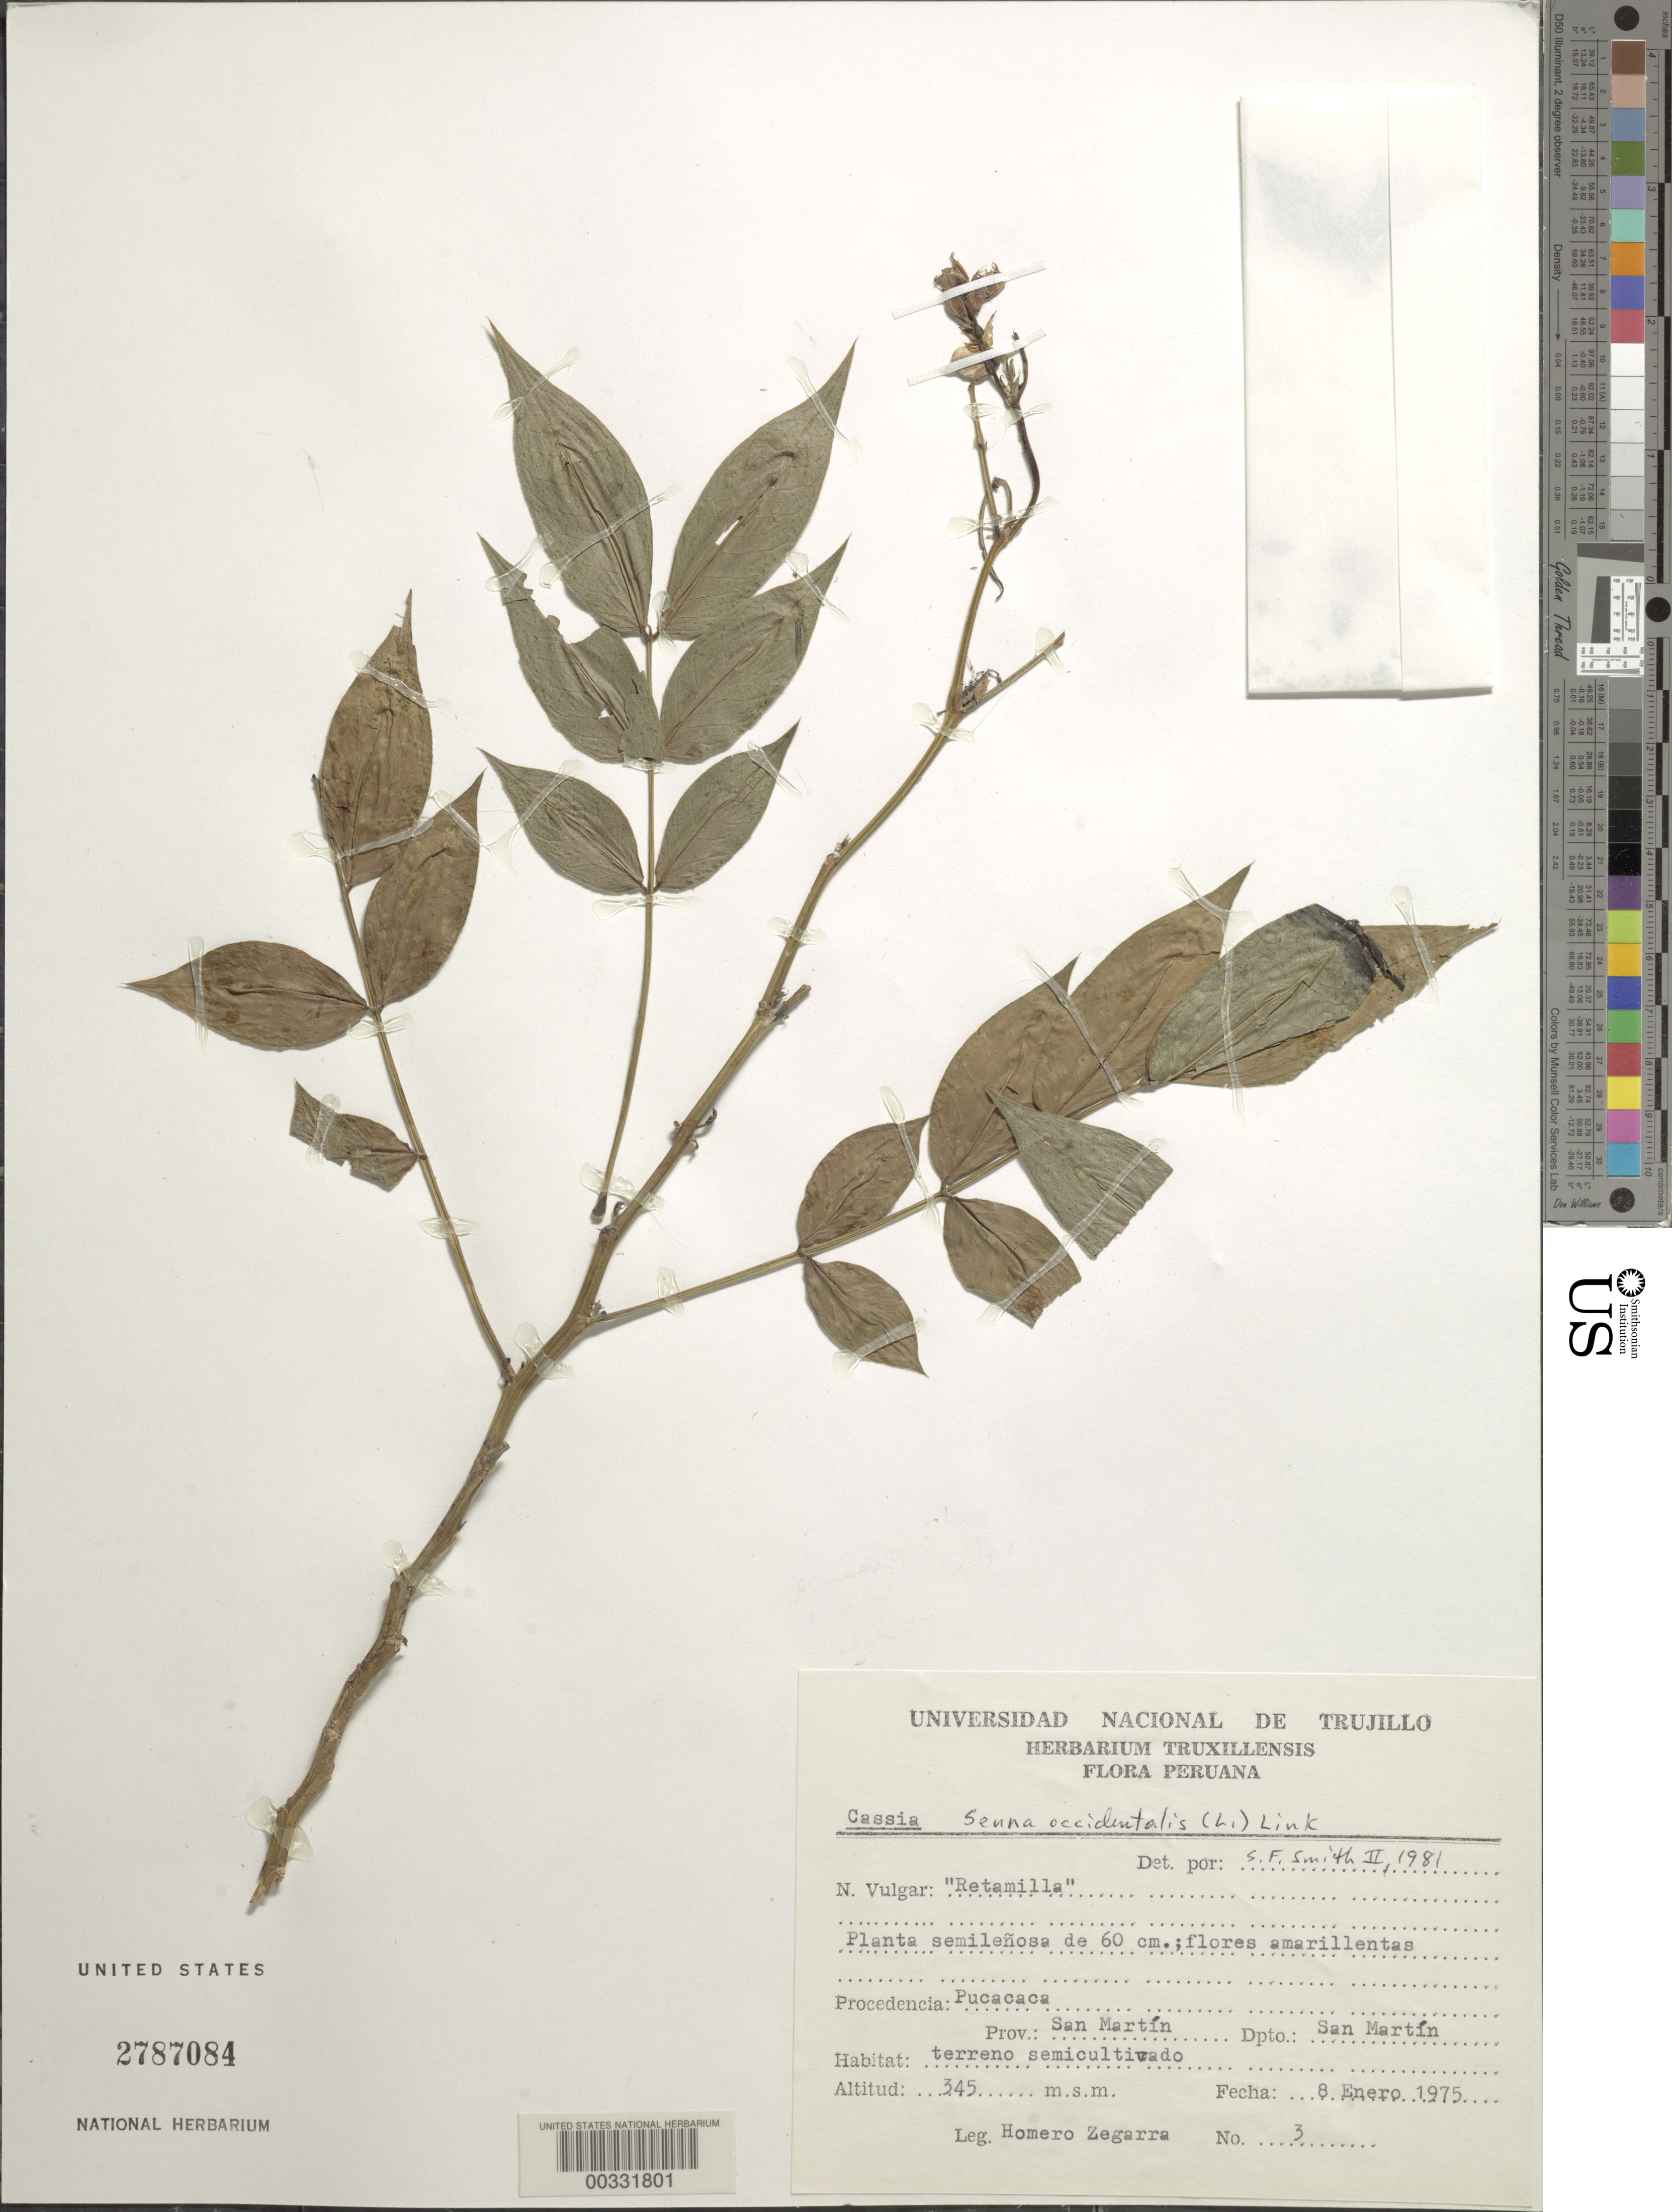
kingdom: Plantae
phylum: Tracheophyta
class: Magnoliopsida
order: Fabales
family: Fabaceae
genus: Senna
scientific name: Senna occidentalis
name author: (L.) Link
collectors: H. Zegarra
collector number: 3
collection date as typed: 08 Jan 1975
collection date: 1975-01-08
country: Peru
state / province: San Martín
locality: Pucacaca (district?)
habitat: Semi-cultivated ground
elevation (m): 345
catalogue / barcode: US 2787084